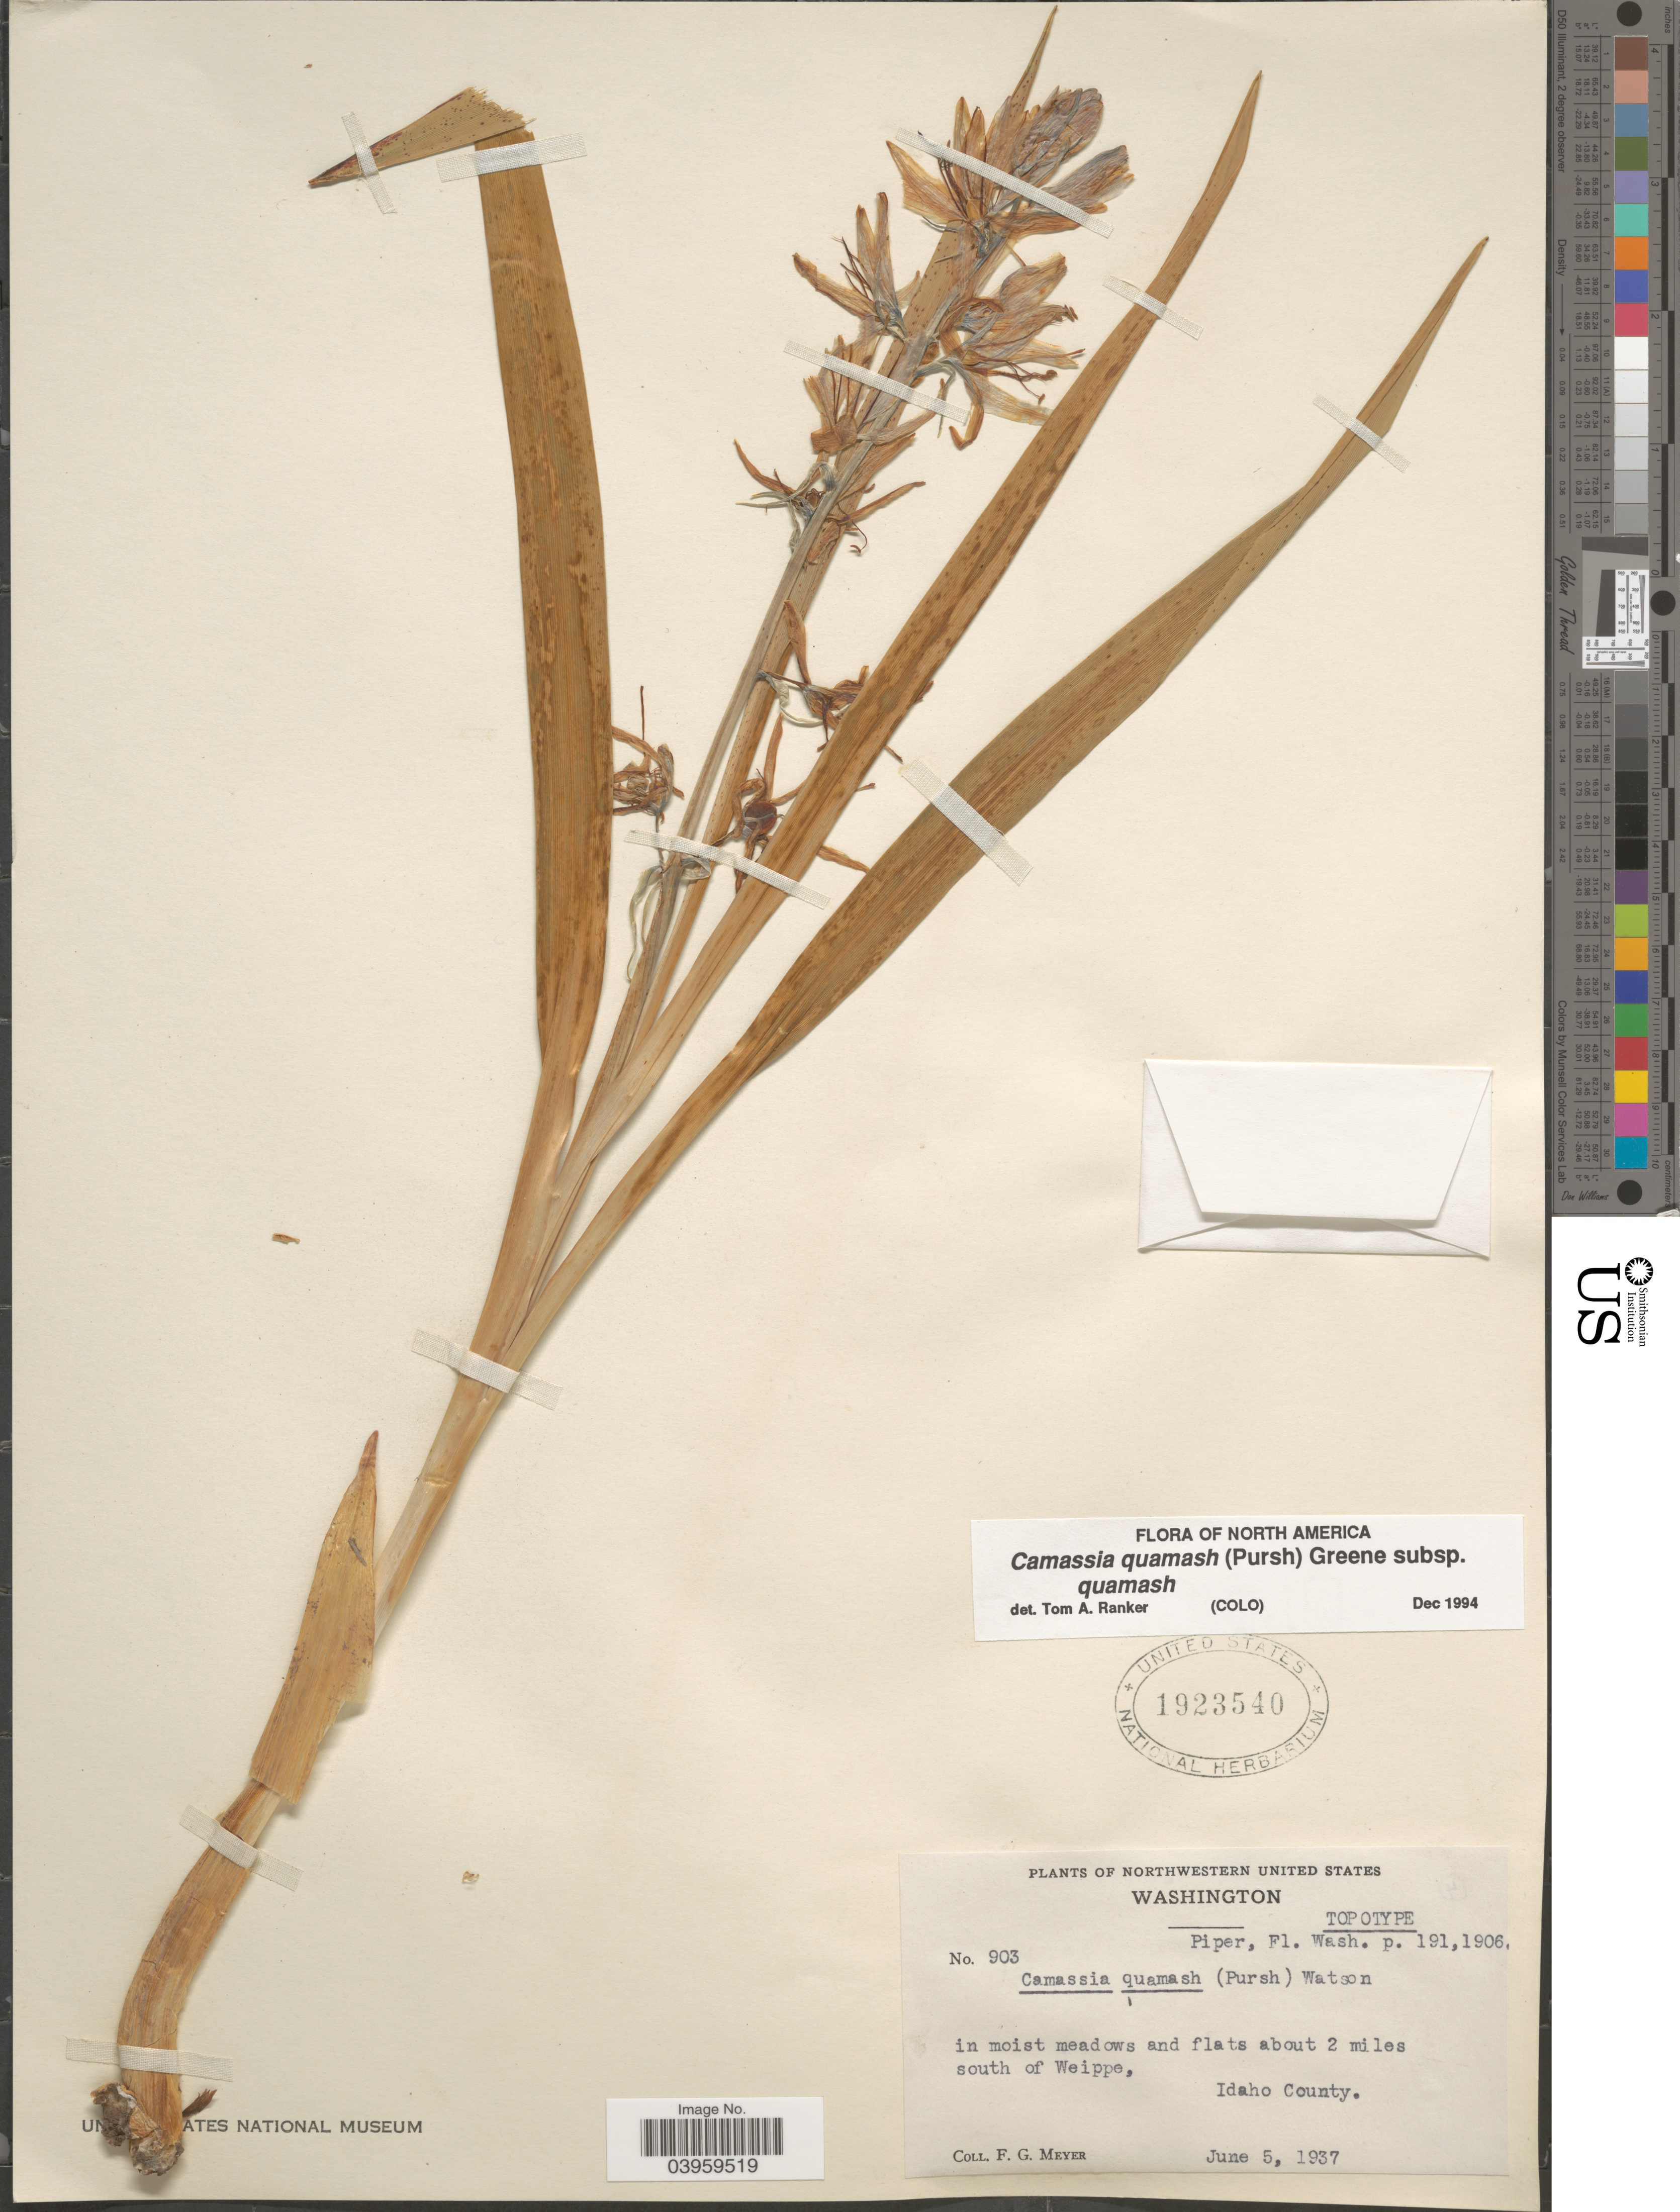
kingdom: Plantae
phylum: Tracheophyta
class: Liliopsida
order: Asparagales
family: Asparagaceae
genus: Camassia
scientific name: Camassia quamash subsp. quamash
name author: (Pursh) Greene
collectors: F. G. Meyer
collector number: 903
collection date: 1937-06-05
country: United States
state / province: Washington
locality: In moist meadows and flats about 2 miles south of Weippe, Idaho County.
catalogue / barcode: US 1923540